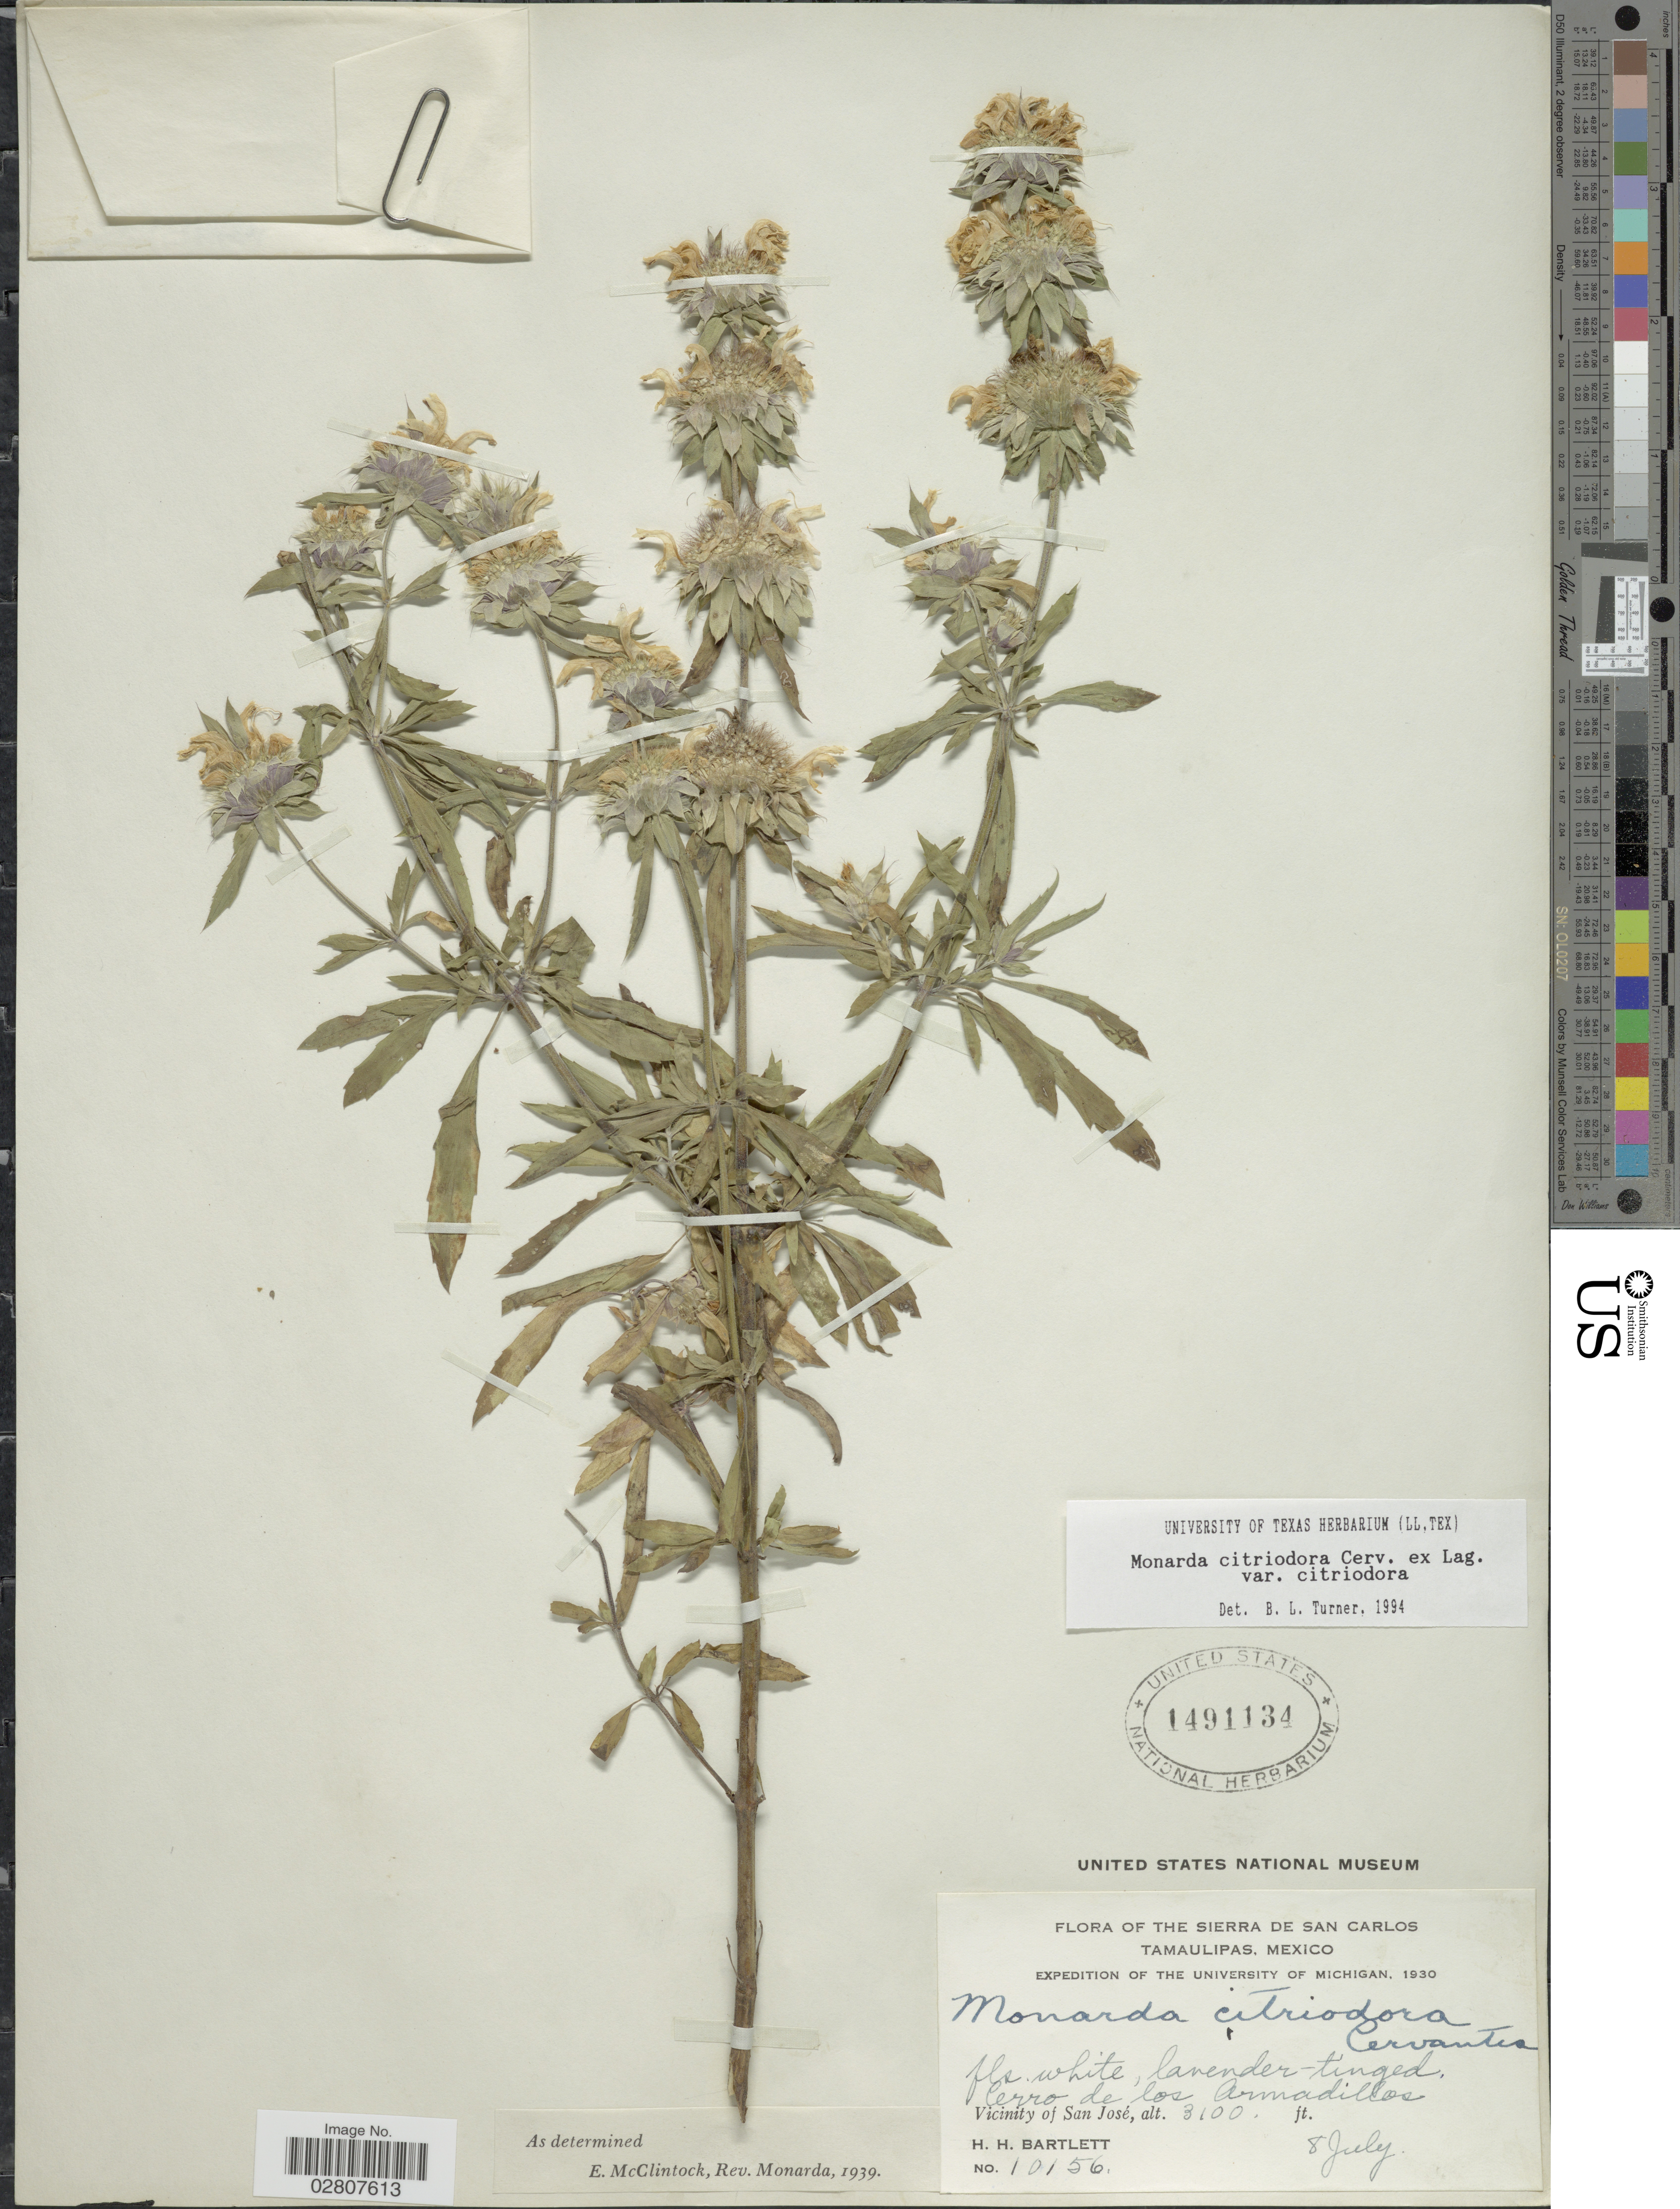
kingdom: Plantae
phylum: Tracheophyta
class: Magnoliopsida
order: Lamiales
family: Lamiaceae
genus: Monarda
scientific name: Monarda citriodora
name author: Cerv. ex Lag.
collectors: H. H. Bartlett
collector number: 10156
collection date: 1930-07-08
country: Mexico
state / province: Tamaulipas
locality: Sierra de San Carlos. Cerro de los Armadillas. Vicinity of San José.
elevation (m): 945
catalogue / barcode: US 1491134